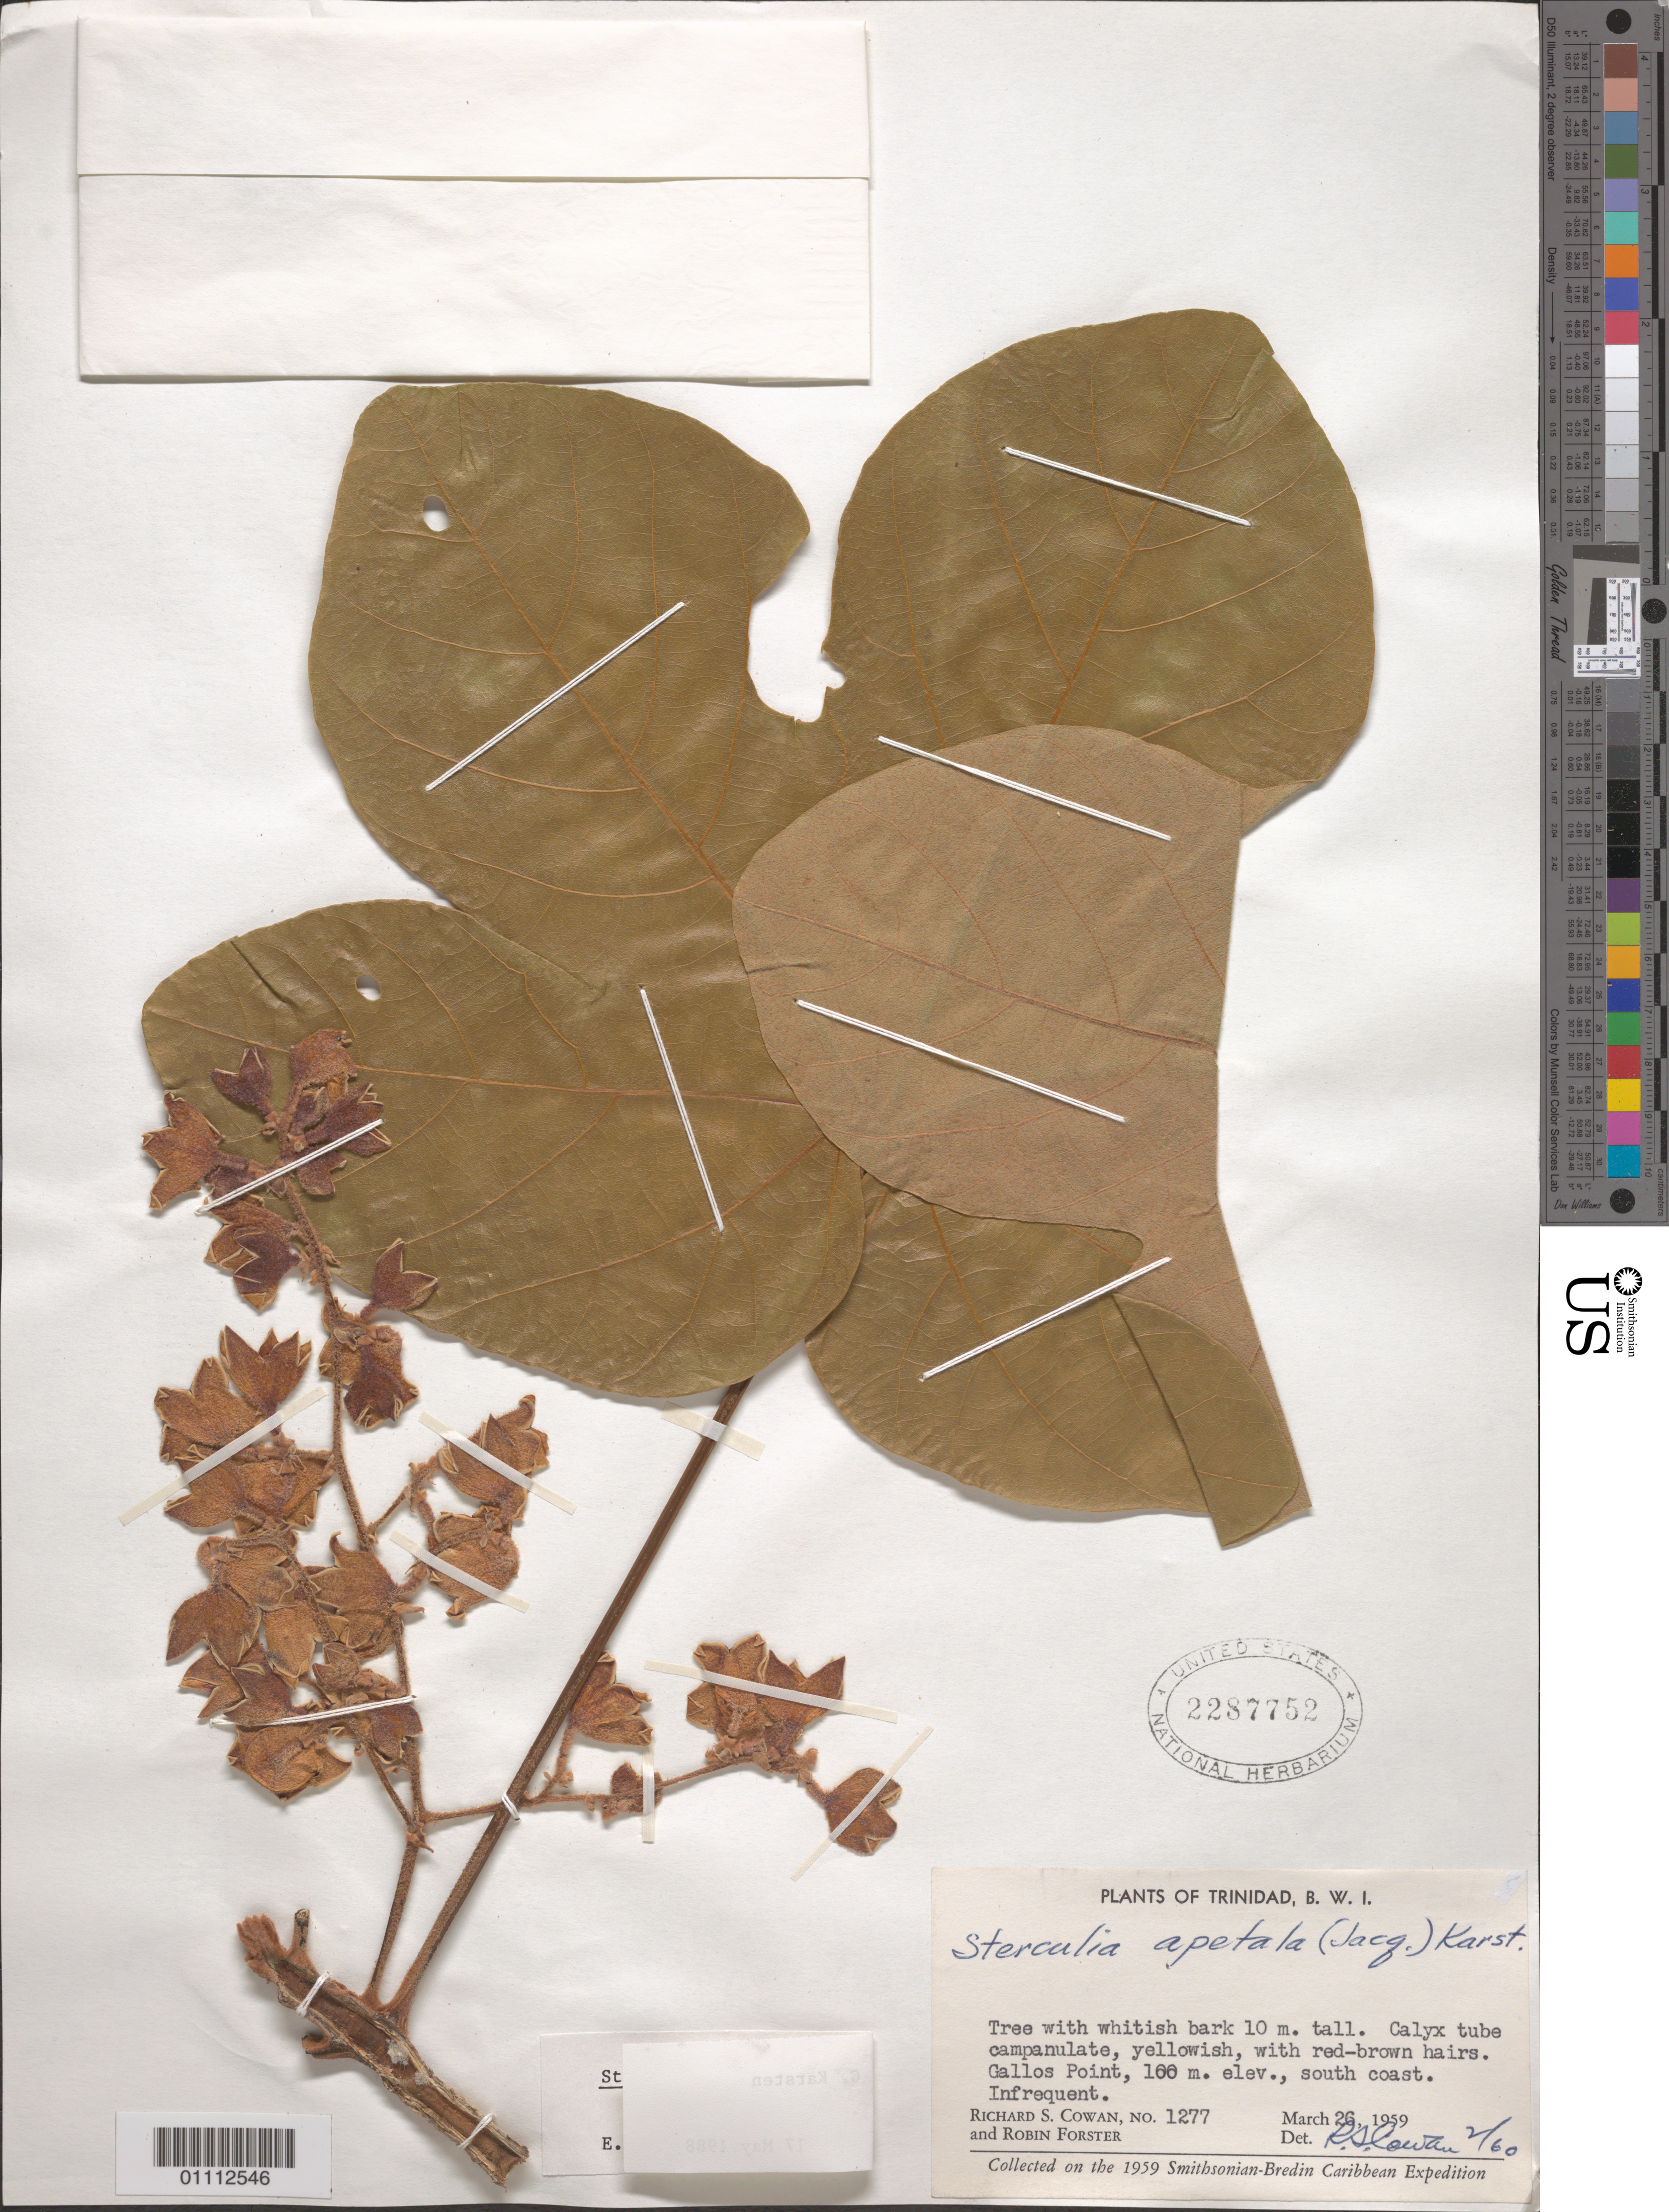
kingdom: Plantae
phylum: Tracheophyta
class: Magnoliopsida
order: Malvales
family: Malvaceae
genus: Sterculia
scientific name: Sterculia apetala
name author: (Jacq.) H. Karst.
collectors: R. S. Cowan & R. Forster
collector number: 1277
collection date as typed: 26 Mar 1959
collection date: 1959-03-26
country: Trinidad and Tobago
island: Trinidad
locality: Gallos point, south coast.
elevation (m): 100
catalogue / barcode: US 2287752